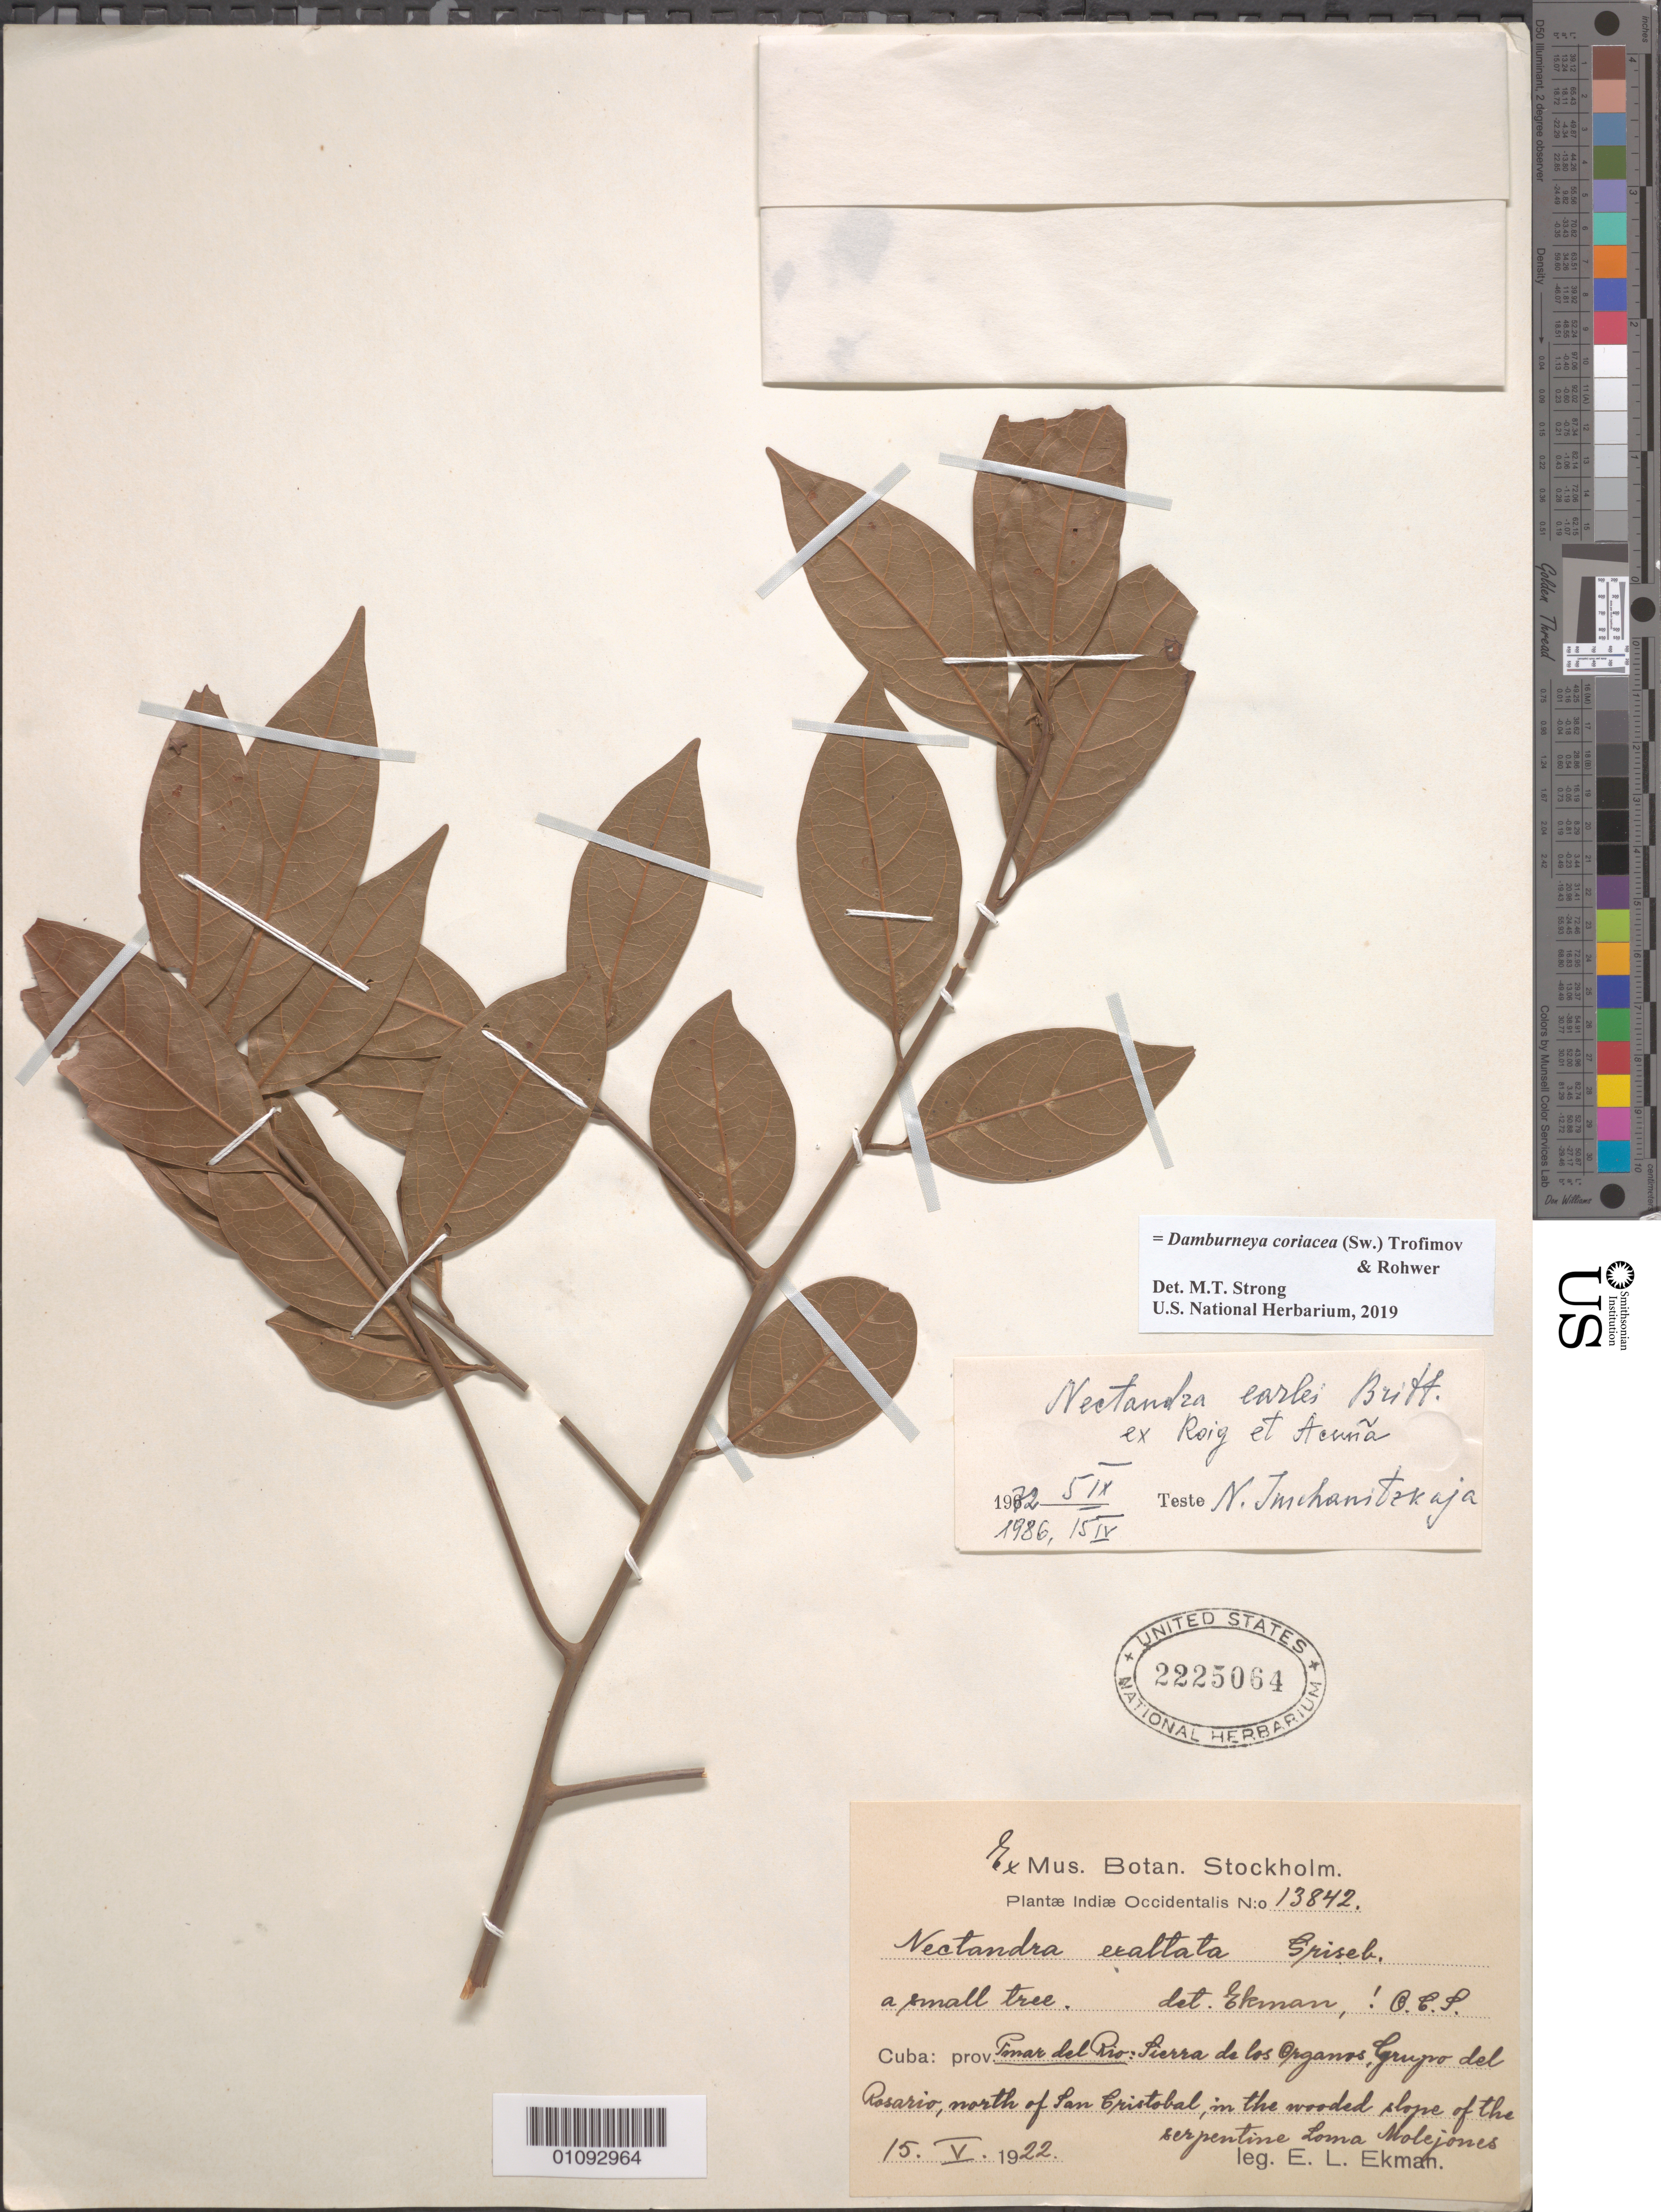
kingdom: Plantae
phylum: Tracheophyta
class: Magnoliopsida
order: Laurales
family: Lauraceae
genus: Nectandra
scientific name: Nectandra earlei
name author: Britton ex Roig & Acuña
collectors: E. L. Ekman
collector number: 13842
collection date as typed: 15 May 1922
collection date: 1922-05-15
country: Cuba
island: Cuba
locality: Loma Molejones, N of San Cristobal, Pinar del Rio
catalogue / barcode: US 2225064